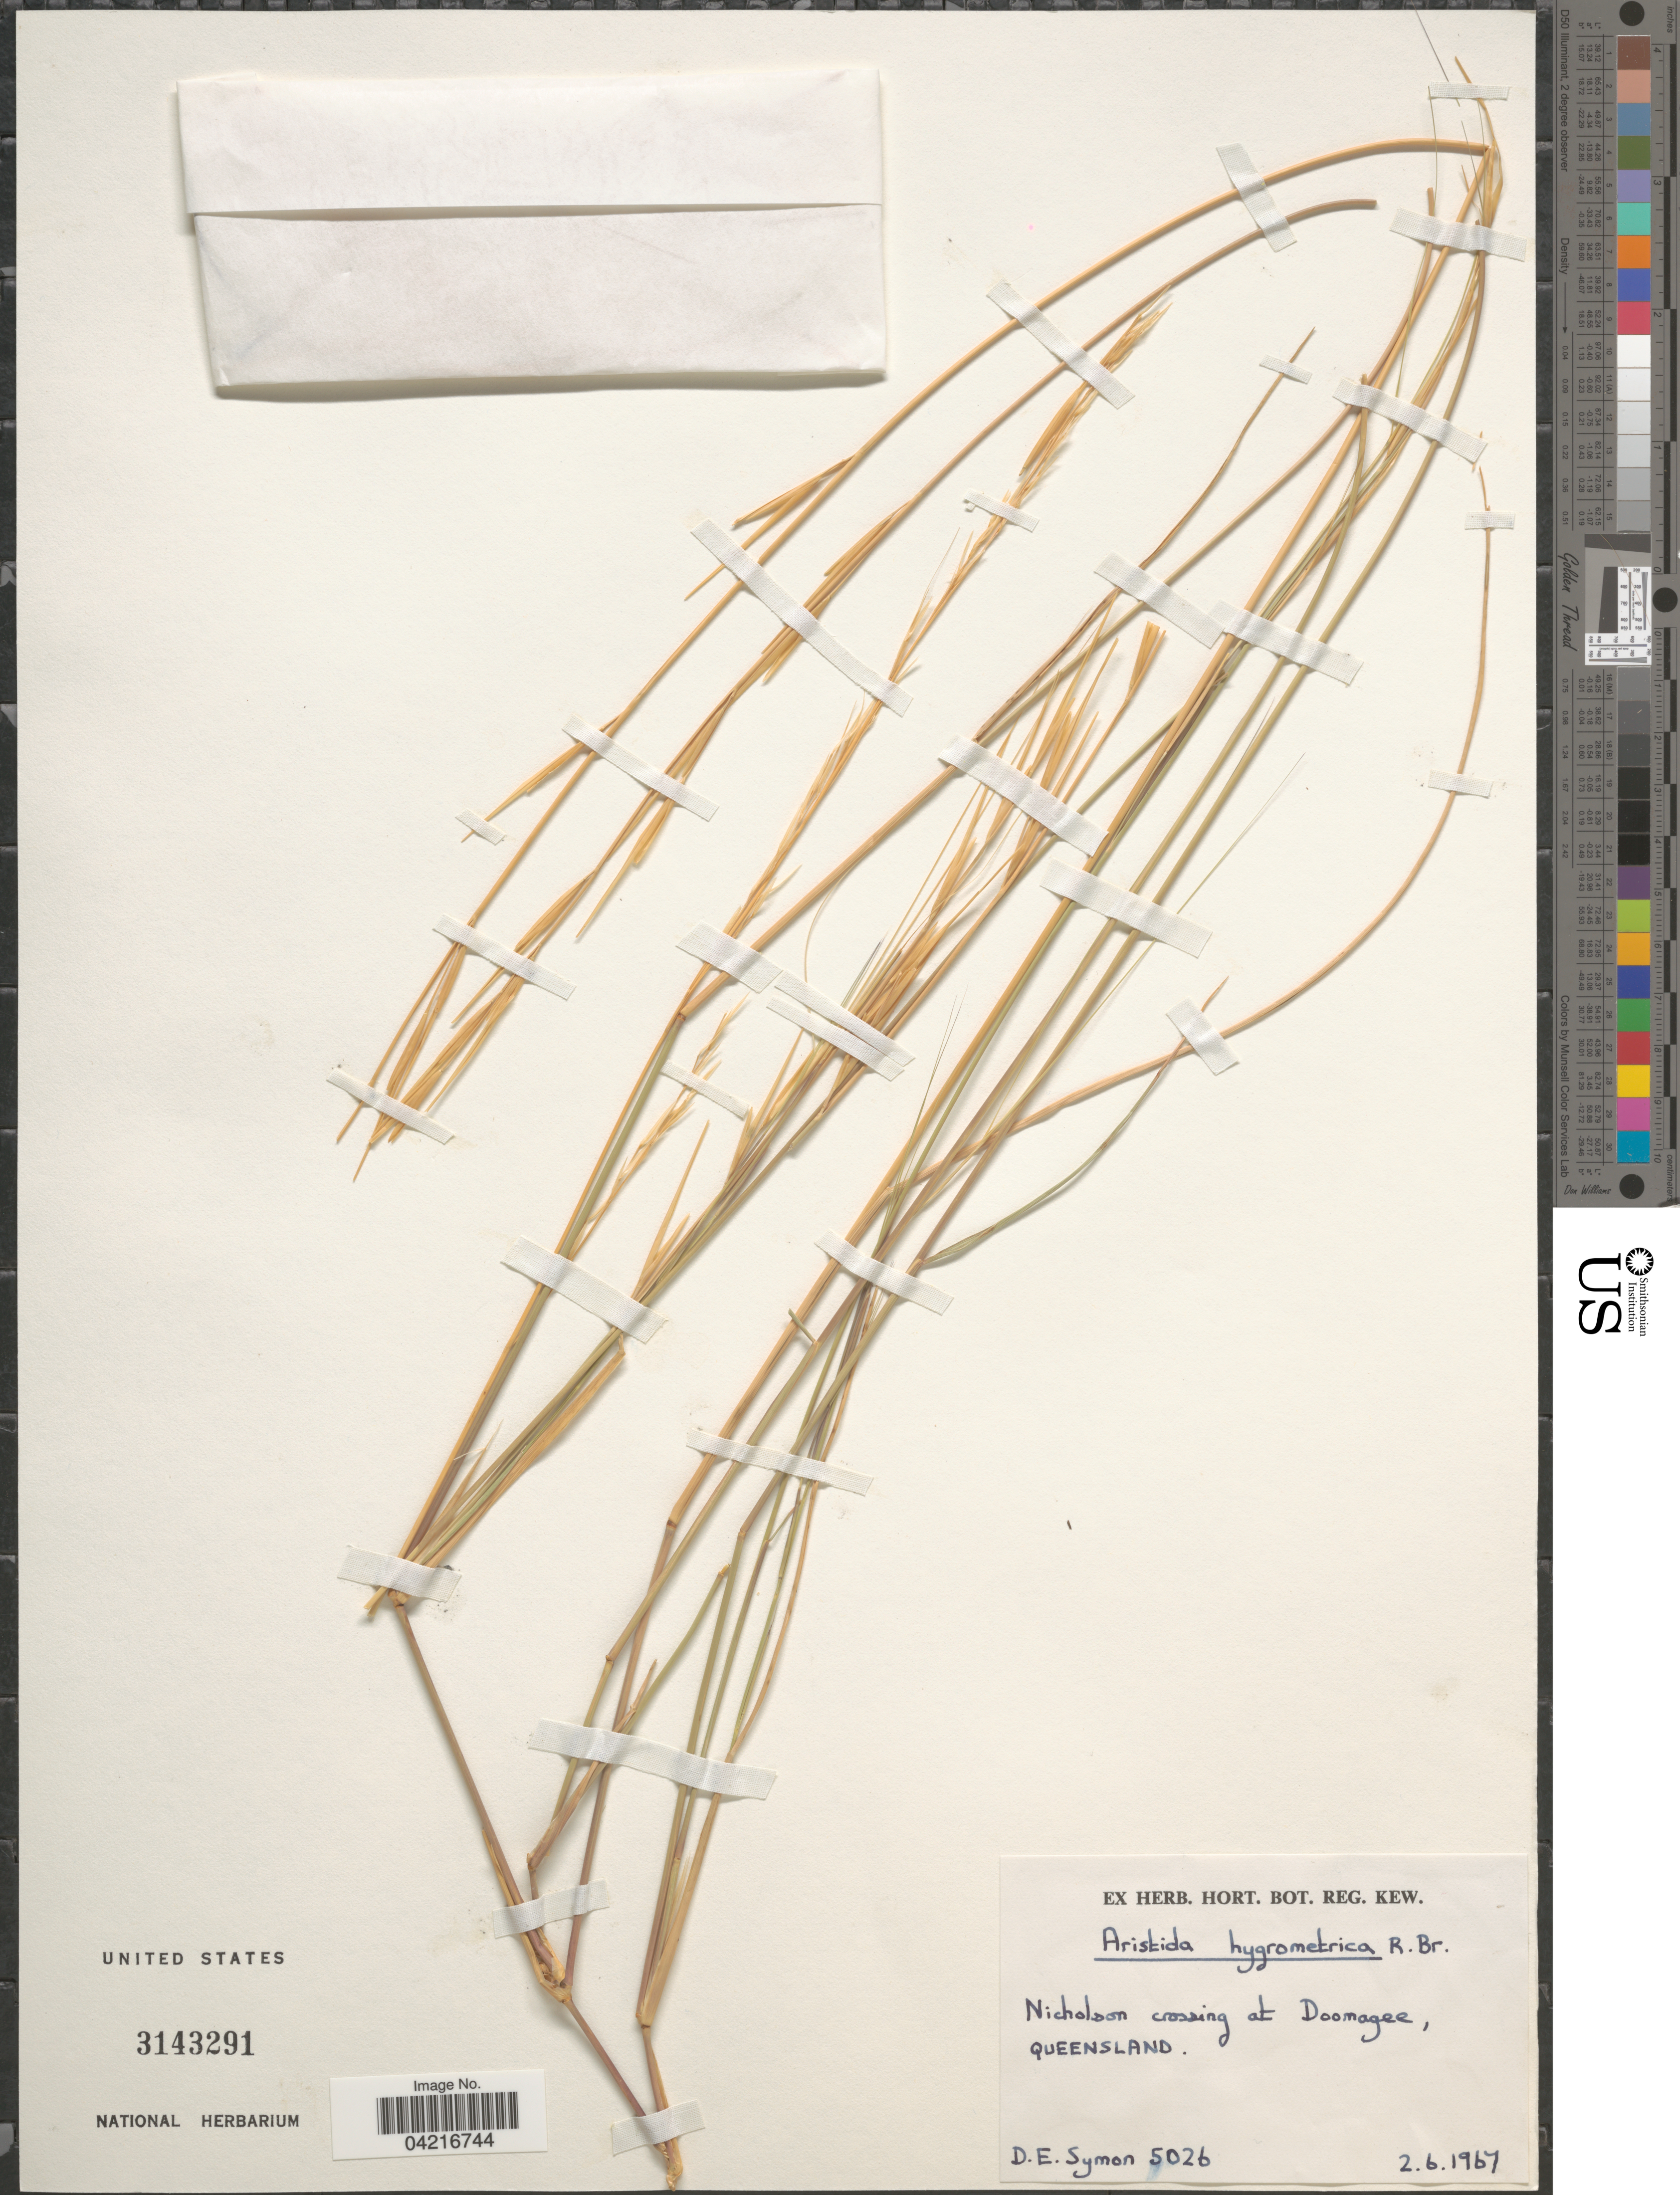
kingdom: Plantae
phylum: Tracheophyta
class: Liliopsida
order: Poales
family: Poaceae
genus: Aristida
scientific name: Aristida hygrometrica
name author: R. Br.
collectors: D. Symon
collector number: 5026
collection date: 1967-06-02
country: Australia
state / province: Queensland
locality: Nicholson crossing at Doomagee.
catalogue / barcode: US 3143291